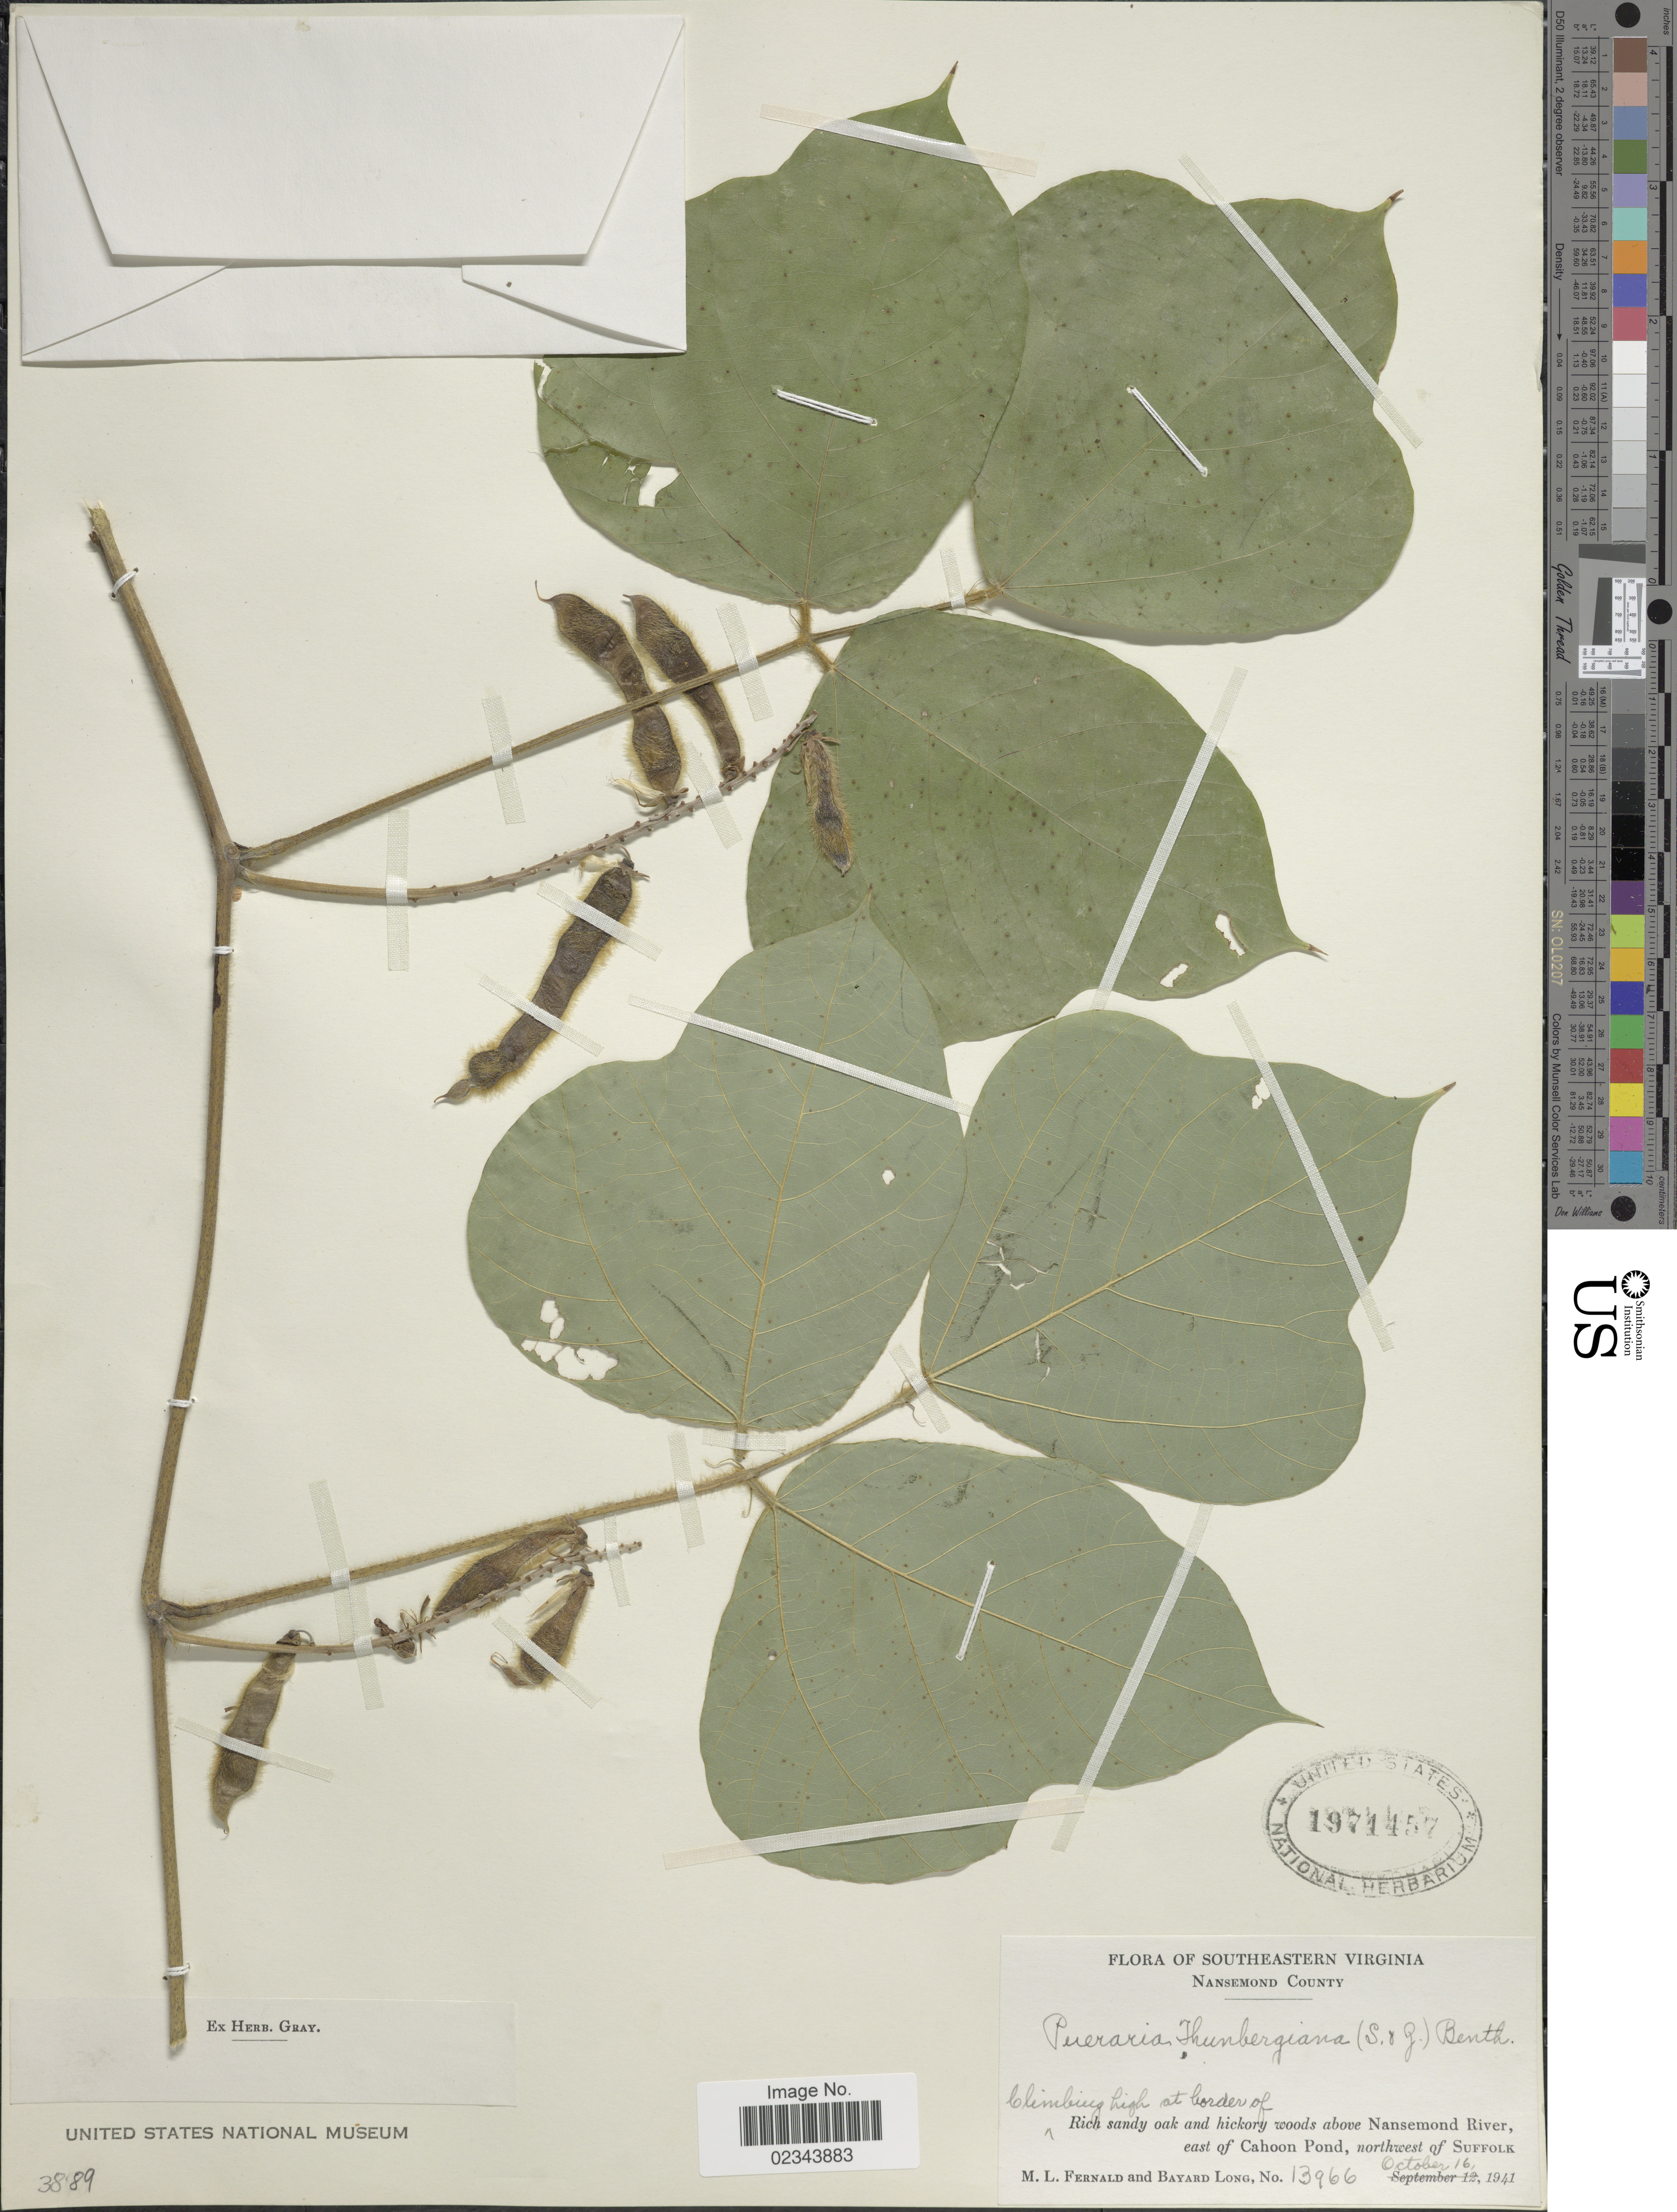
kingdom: Plantae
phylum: Tracheophyta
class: Magnoliopsida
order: Fabales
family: Fabaceae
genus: Pueraria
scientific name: Pueraria lobata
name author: (Willd.) Ohwi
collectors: M. L. Fernald & B. Long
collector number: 13966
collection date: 1941-10-16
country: United States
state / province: Virginia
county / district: City of Suffolk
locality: Southeastern Virginia. At border of above Suffolk River, E of Cahoon Pond, NW of Suffolk. Nansemond Co. (= historic county name).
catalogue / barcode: US 1974457